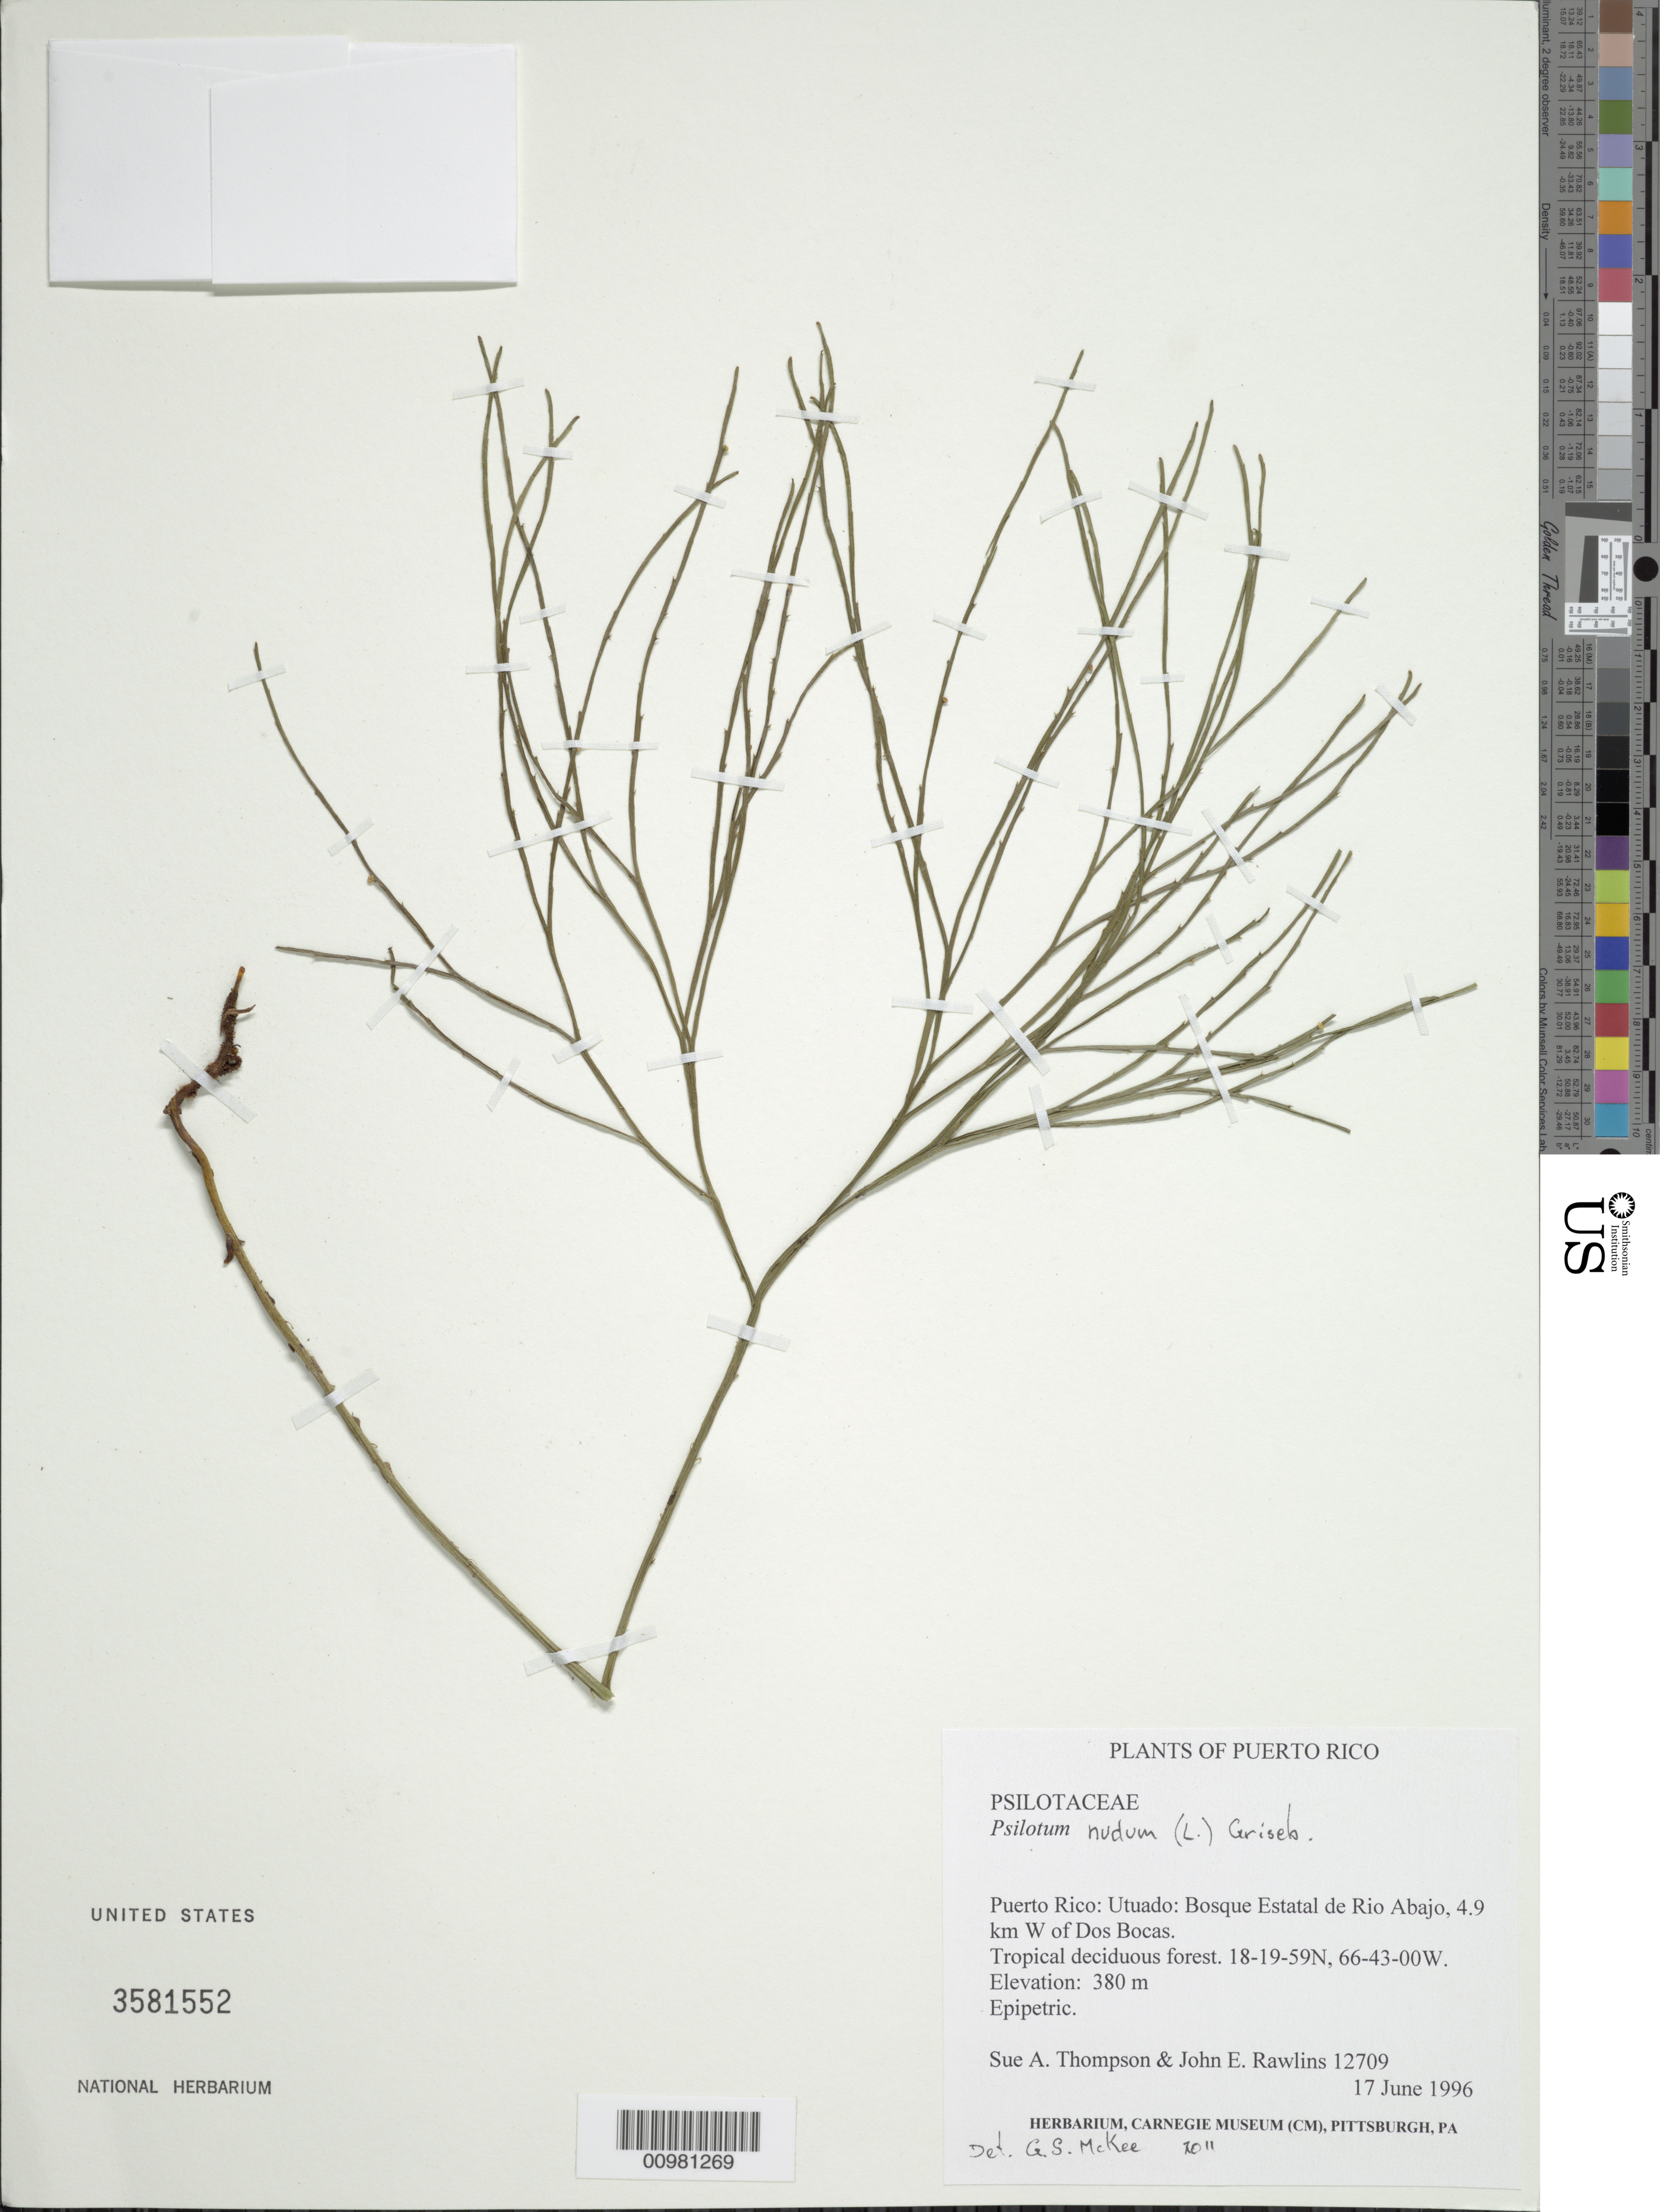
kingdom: Plantae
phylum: Tracheophyta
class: Polypodiopsida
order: Psilotales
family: Psilotaceae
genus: Psilotum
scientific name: Psilotum nudum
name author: (L.) P. Beauv.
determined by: McKee, G. S., (US), NMNH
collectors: S. A. Thompson & J. Rawlins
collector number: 12709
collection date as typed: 17 Jun 1996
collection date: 1996-06-17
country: Puerto Rico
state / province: Utuado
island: Puerto Rico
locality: Bosque Estatal de Rio Abajo, 4.9 km W of Dos Bocas.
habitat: Tropical deciduous forest.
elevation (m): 380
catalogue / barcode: US 3581552